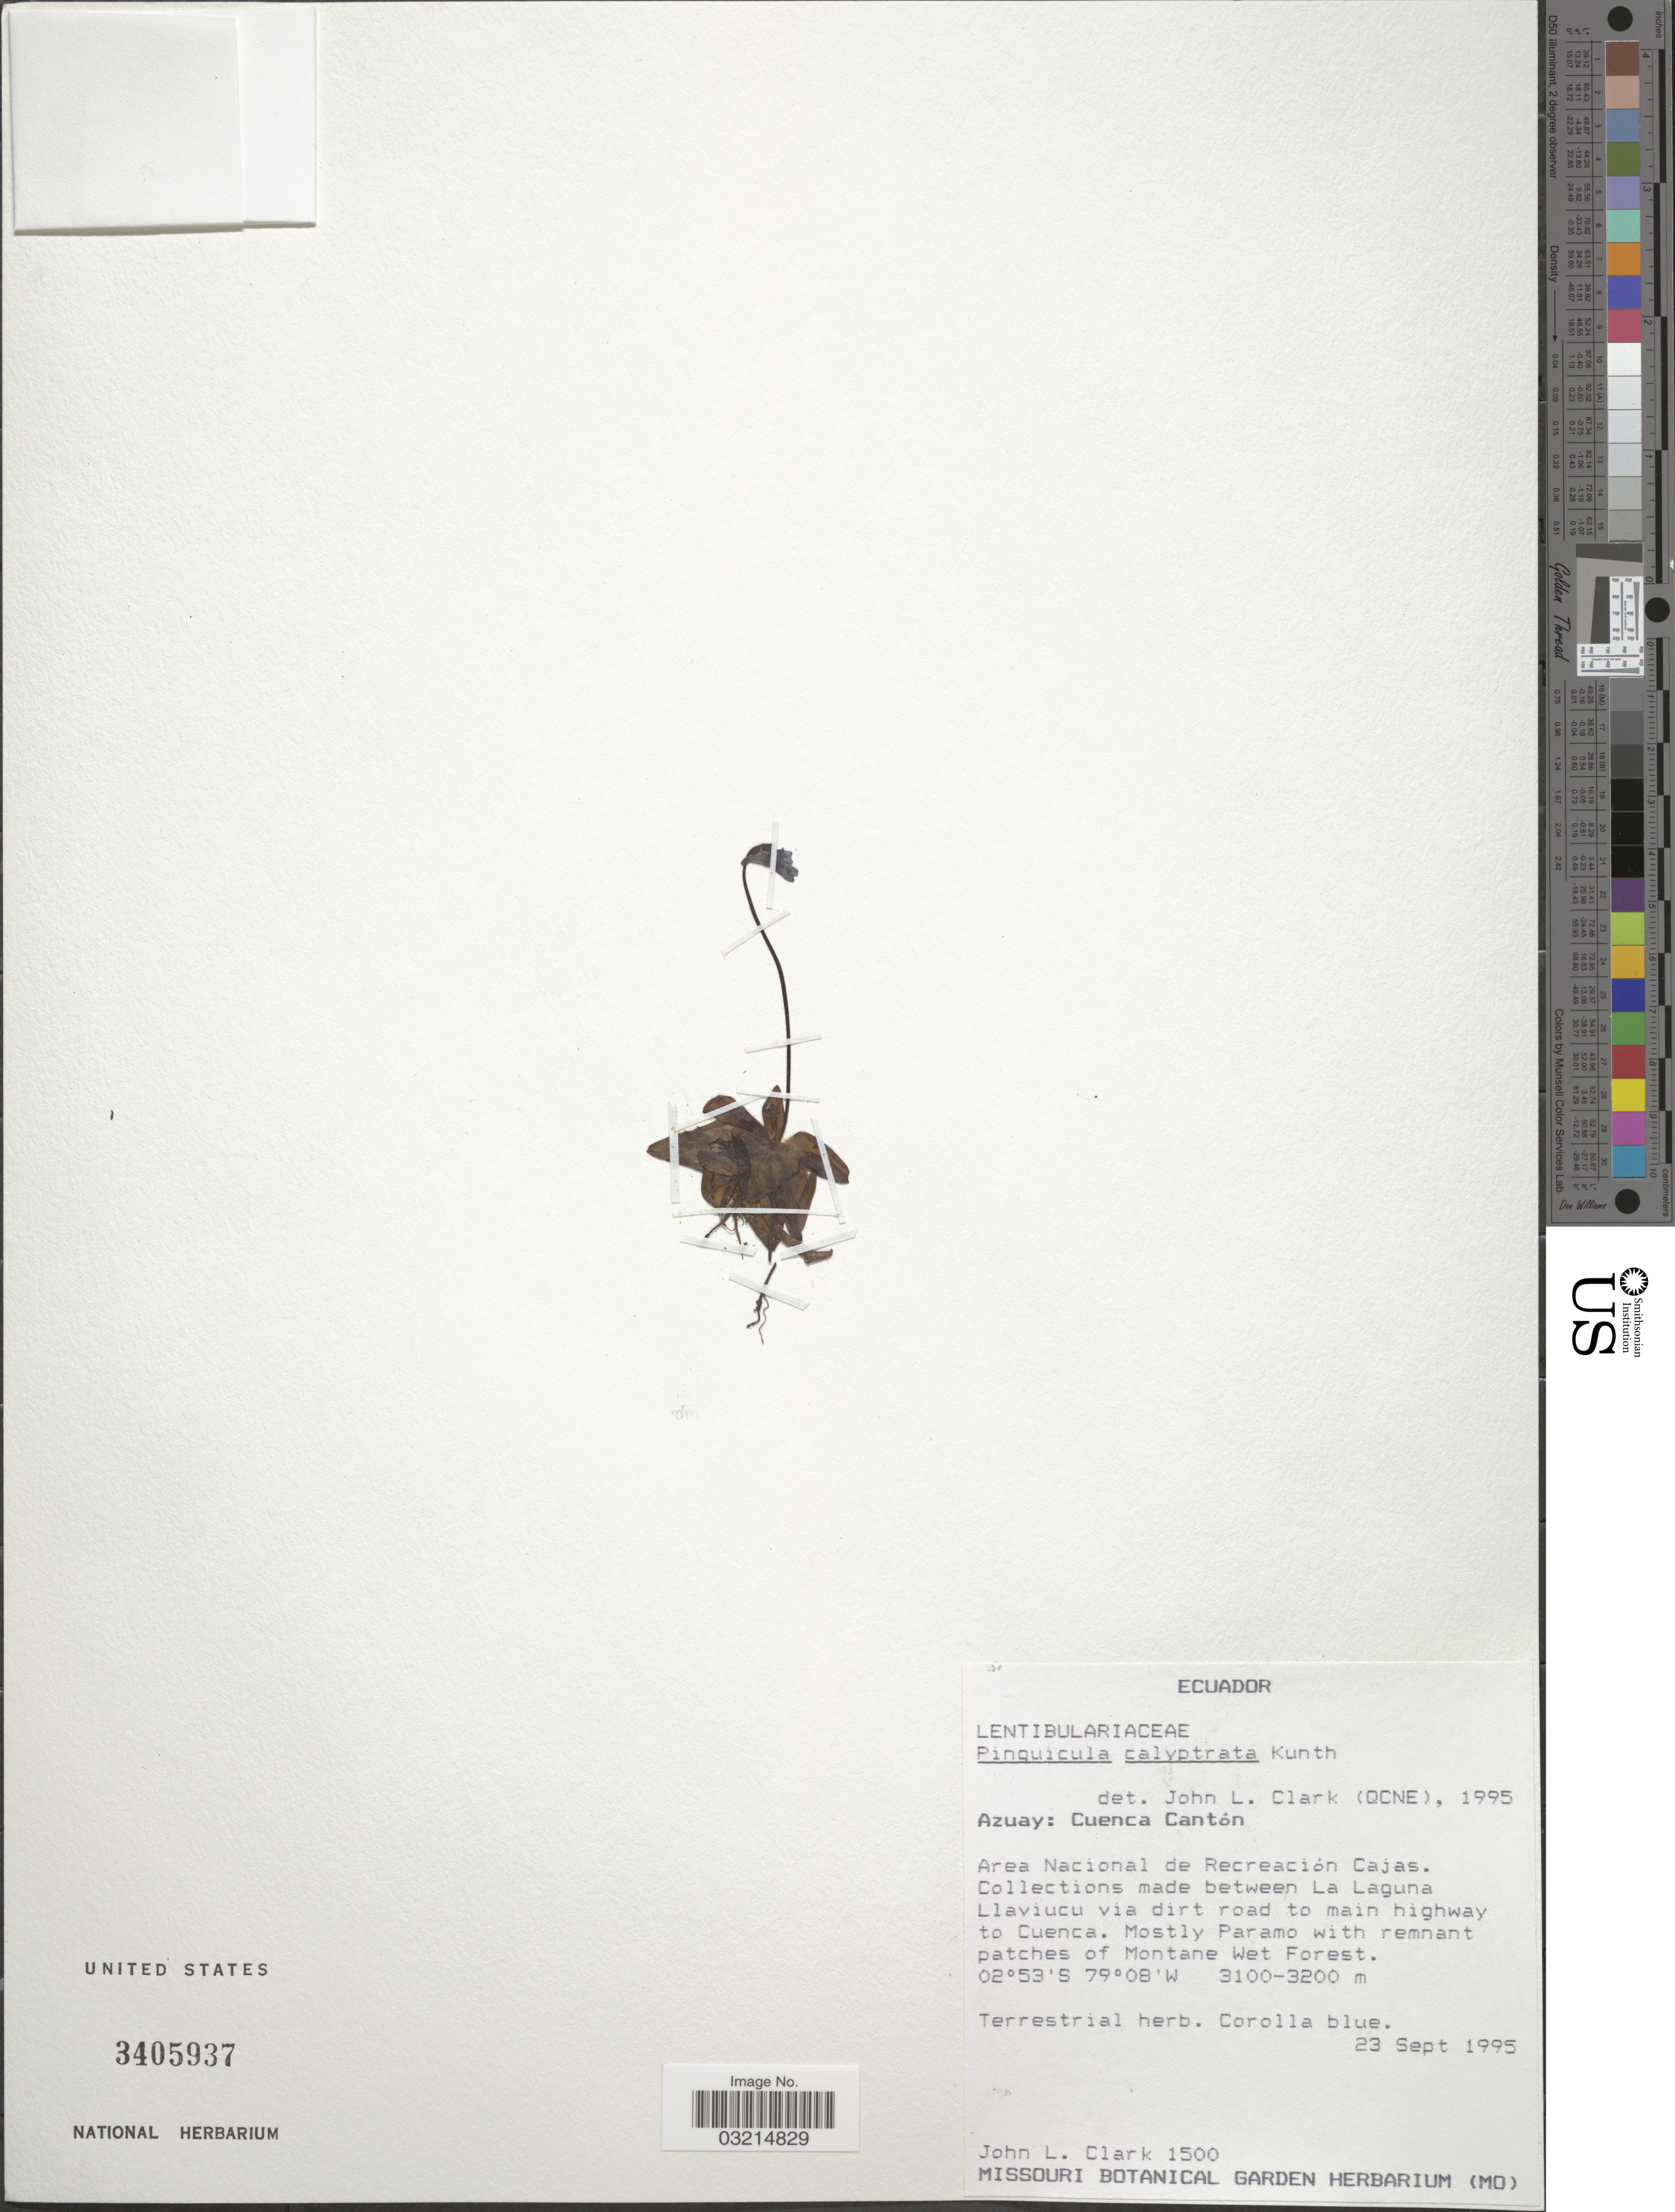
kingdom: Plantae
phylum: Tracheophyta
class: Magnoliopsida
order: Lamiales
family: Lentibulariaceae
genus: Pinguicula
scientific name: Pinguicula calyptrata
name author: Kunth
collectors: J. L. Clark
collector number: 1500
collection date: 1995-09-23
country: Ecuador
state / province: Azuay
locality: Cuenca Cantón, Area Nacional de Recreación Cajas. Collections made between La Laguna Llaviucu via dirt road to main highway to Cuenca.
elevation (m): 3100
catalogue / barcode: US 3405937